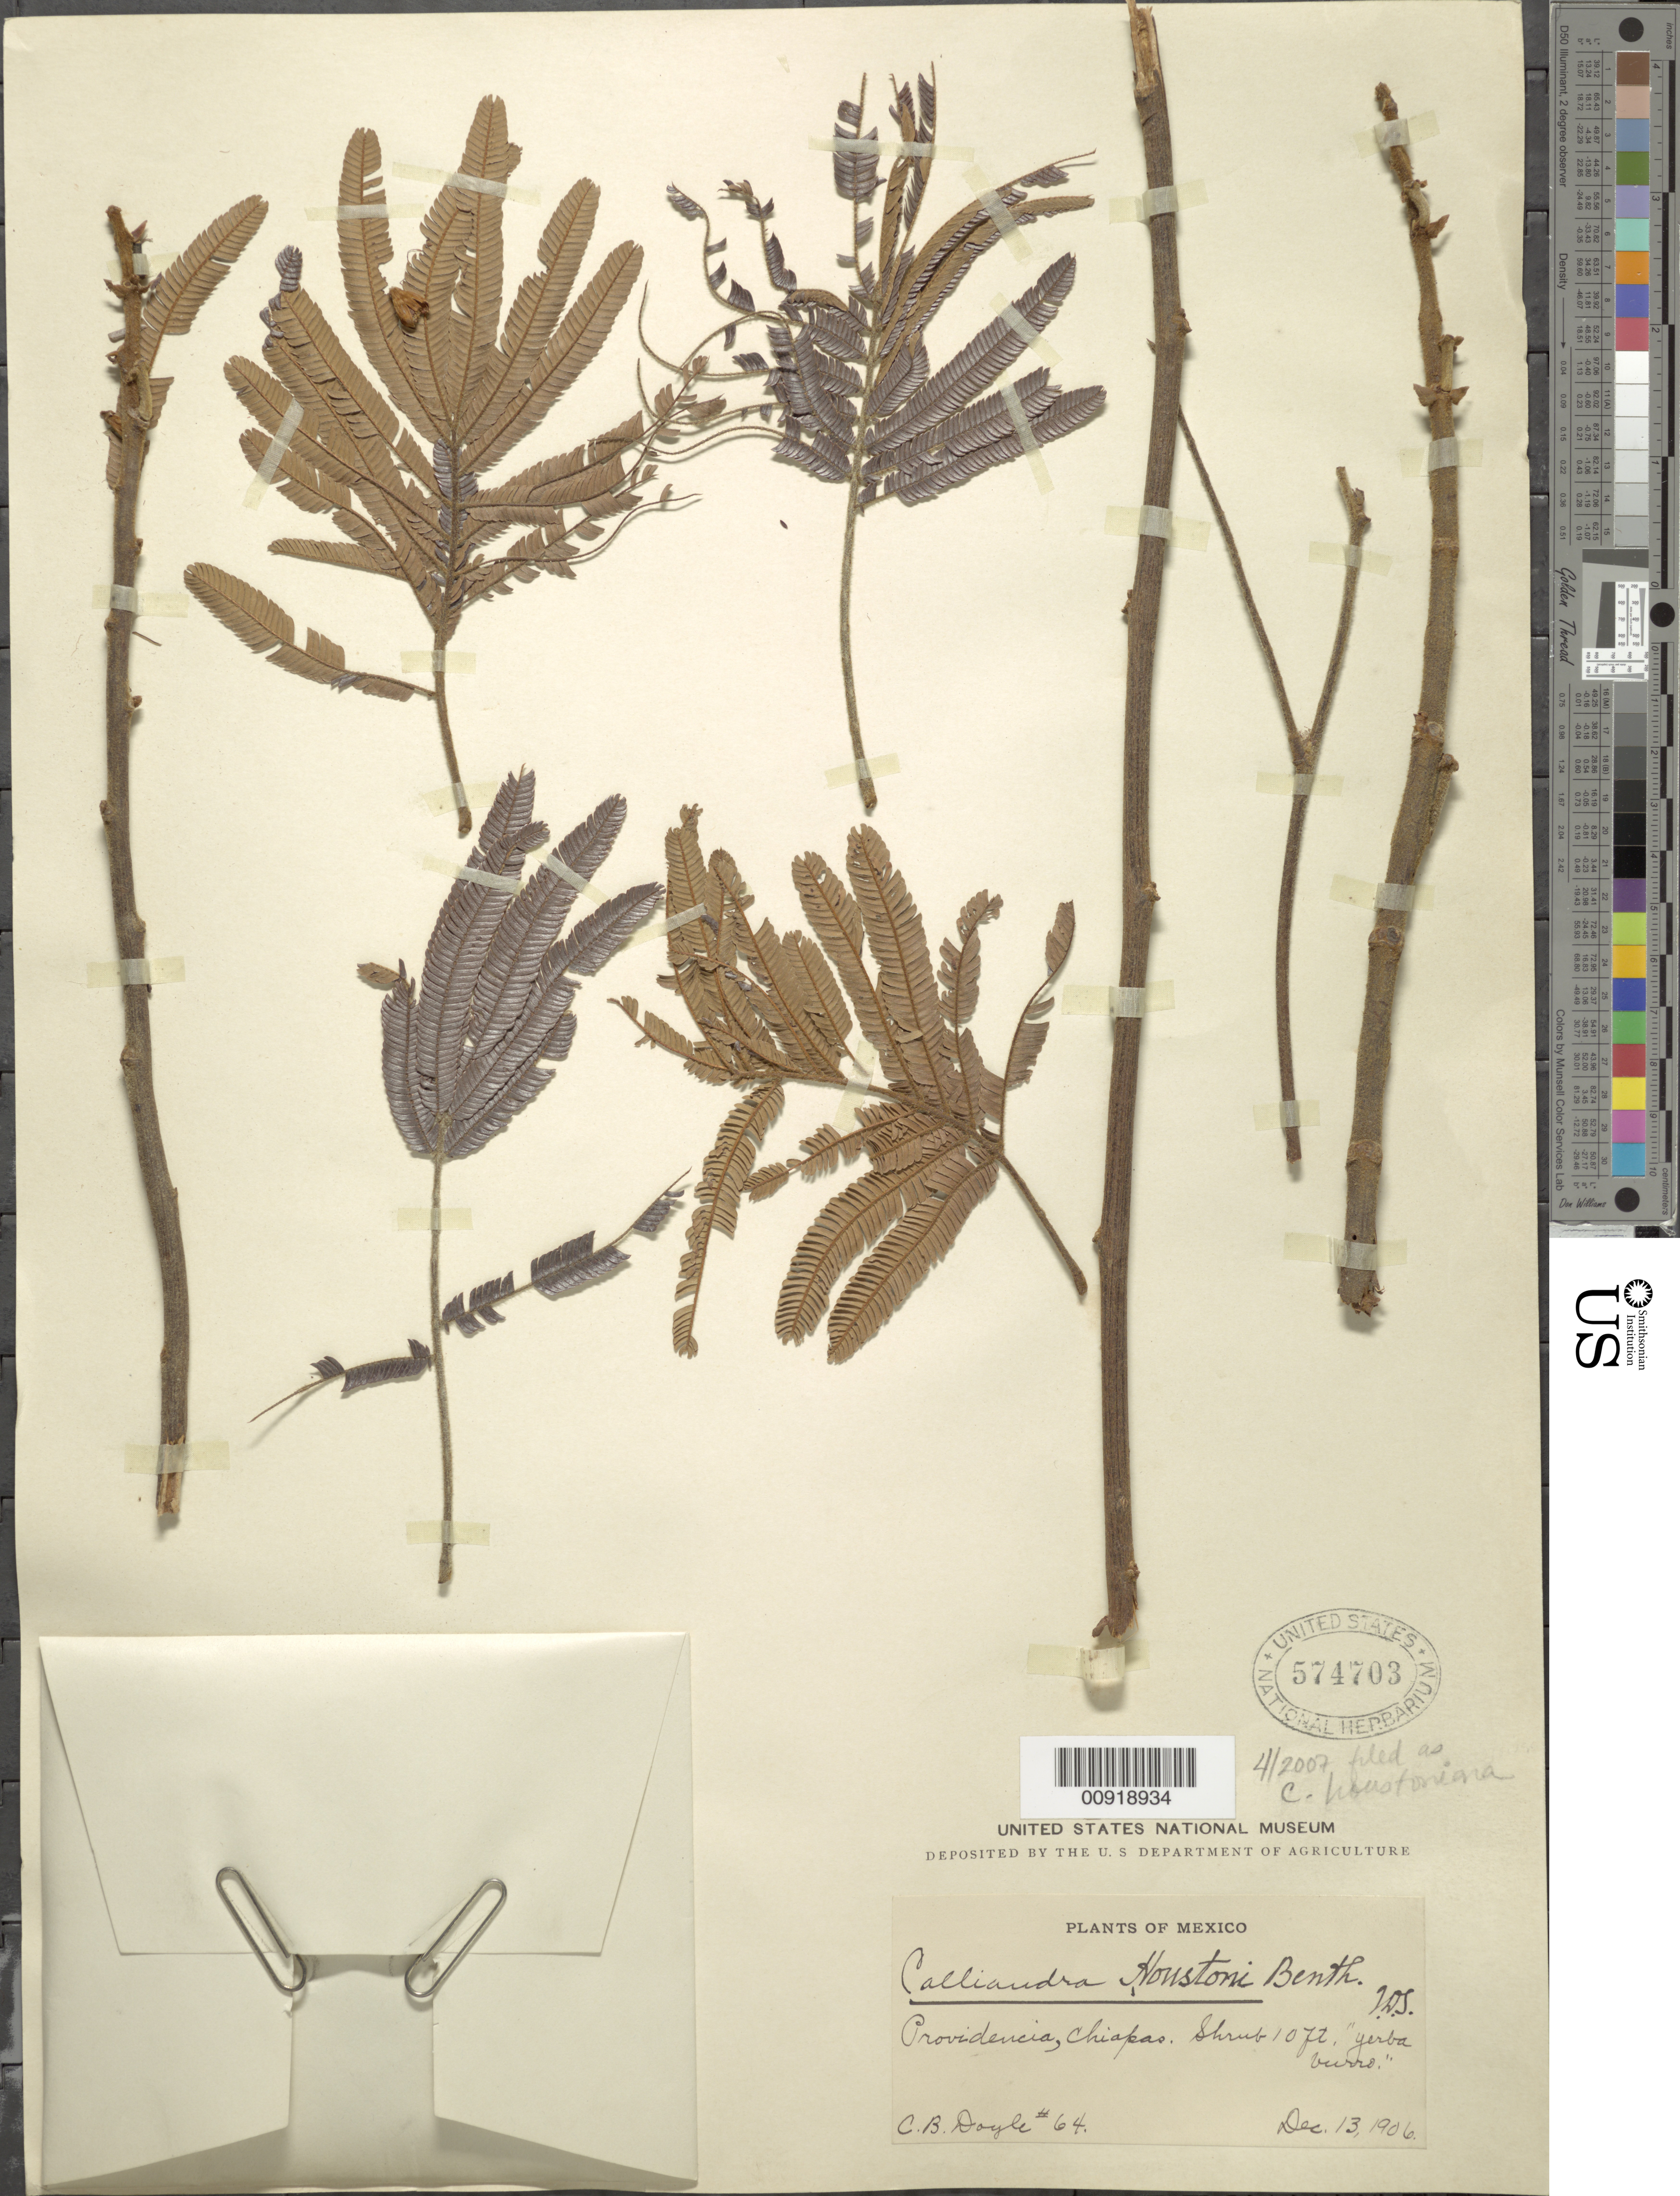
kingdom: Plantae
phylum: Tracheophyta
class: Magnoliopsida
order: Fabales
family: Fabaceae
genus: Calliandra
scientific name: Calliandra houstoniana var. houstoniana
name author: (Mill.) Standl.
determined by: Strong, Mark T., (BOT), Smithsonian Institution - National Museum of Natural History (UNITED STATES)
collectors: C. Doyle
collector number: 64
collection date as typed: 13 Dec 1906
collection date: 1906-12-13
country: Mexico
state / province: Chiapas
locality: Providencia, Chiapas.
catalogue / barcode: US 574703